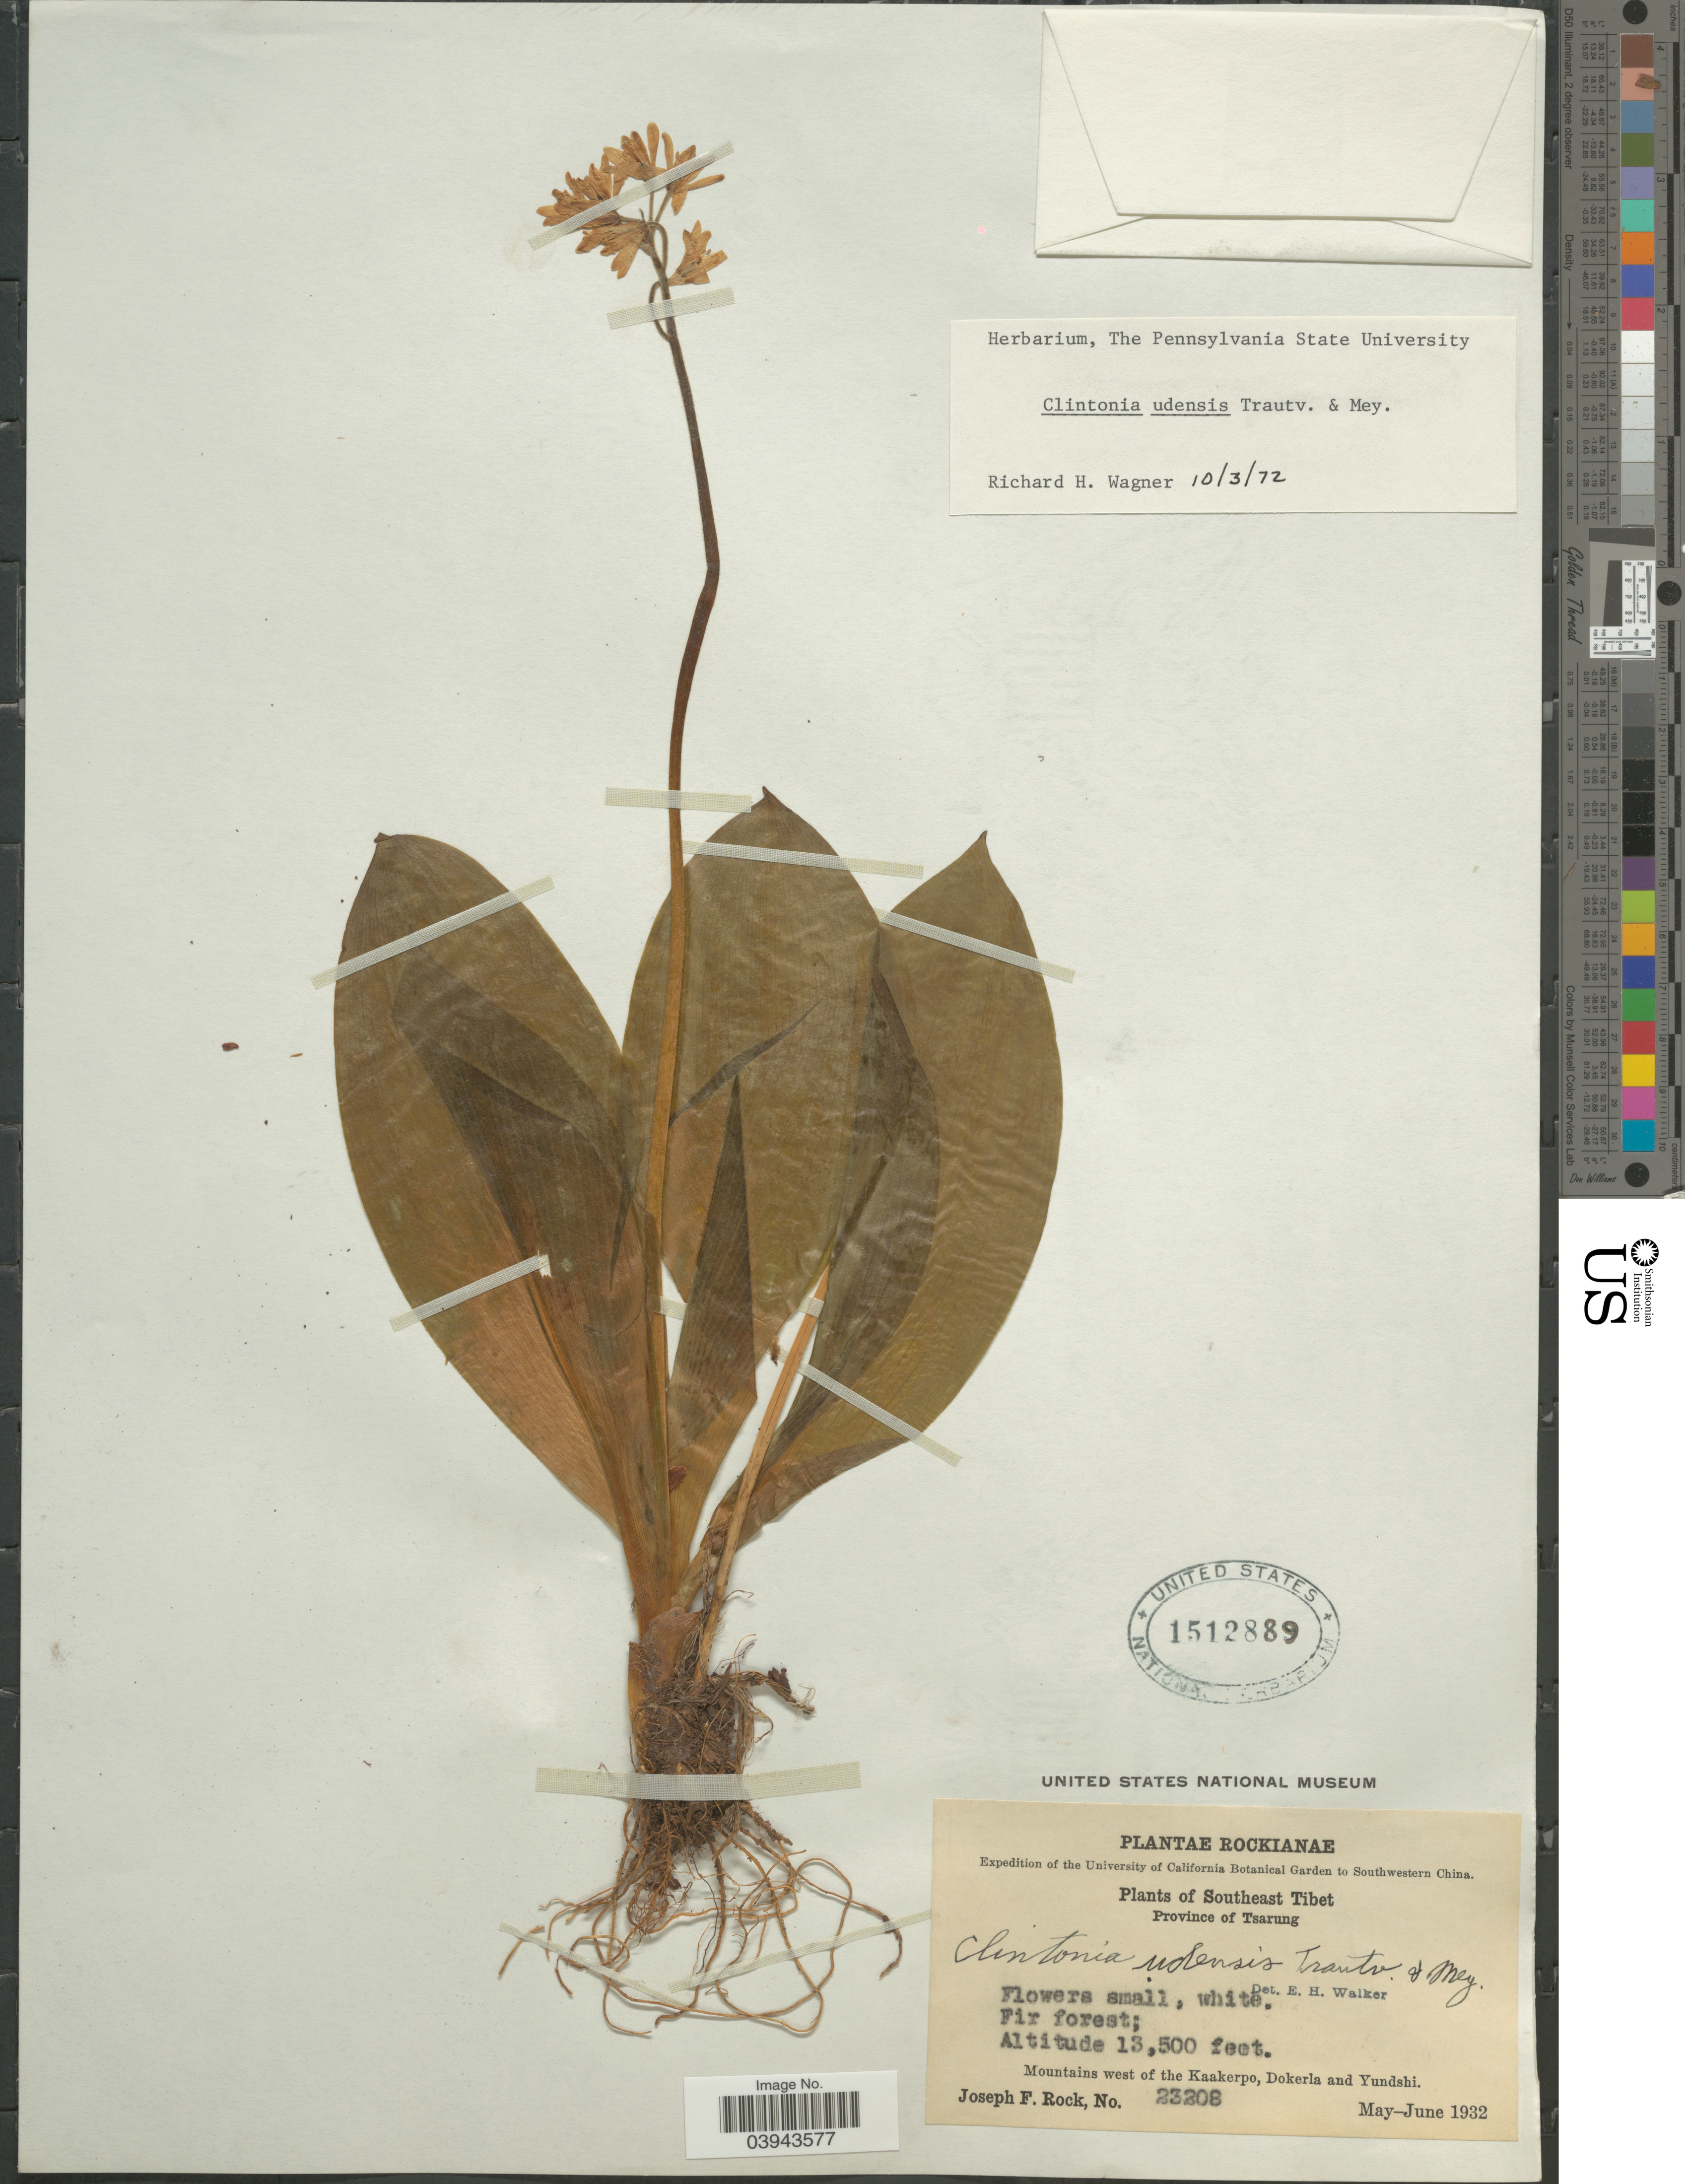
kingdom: Plantae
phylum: Tracheophyta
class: Liliopsida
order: Liliales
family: Liliaceae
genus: Clintonia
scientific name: Clintonia udensis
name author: Trautv. & C.A. Mey.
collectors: J. F. Rock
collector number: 23208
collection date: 1932-05/1932-06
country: China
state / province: Xizang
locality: Southwestern China. Southeast Tibet. Province of Tsarung. Mountains west of the Kaakerpo, Dokerla and Yundshi.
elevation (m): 4115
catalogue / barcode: US 1512889